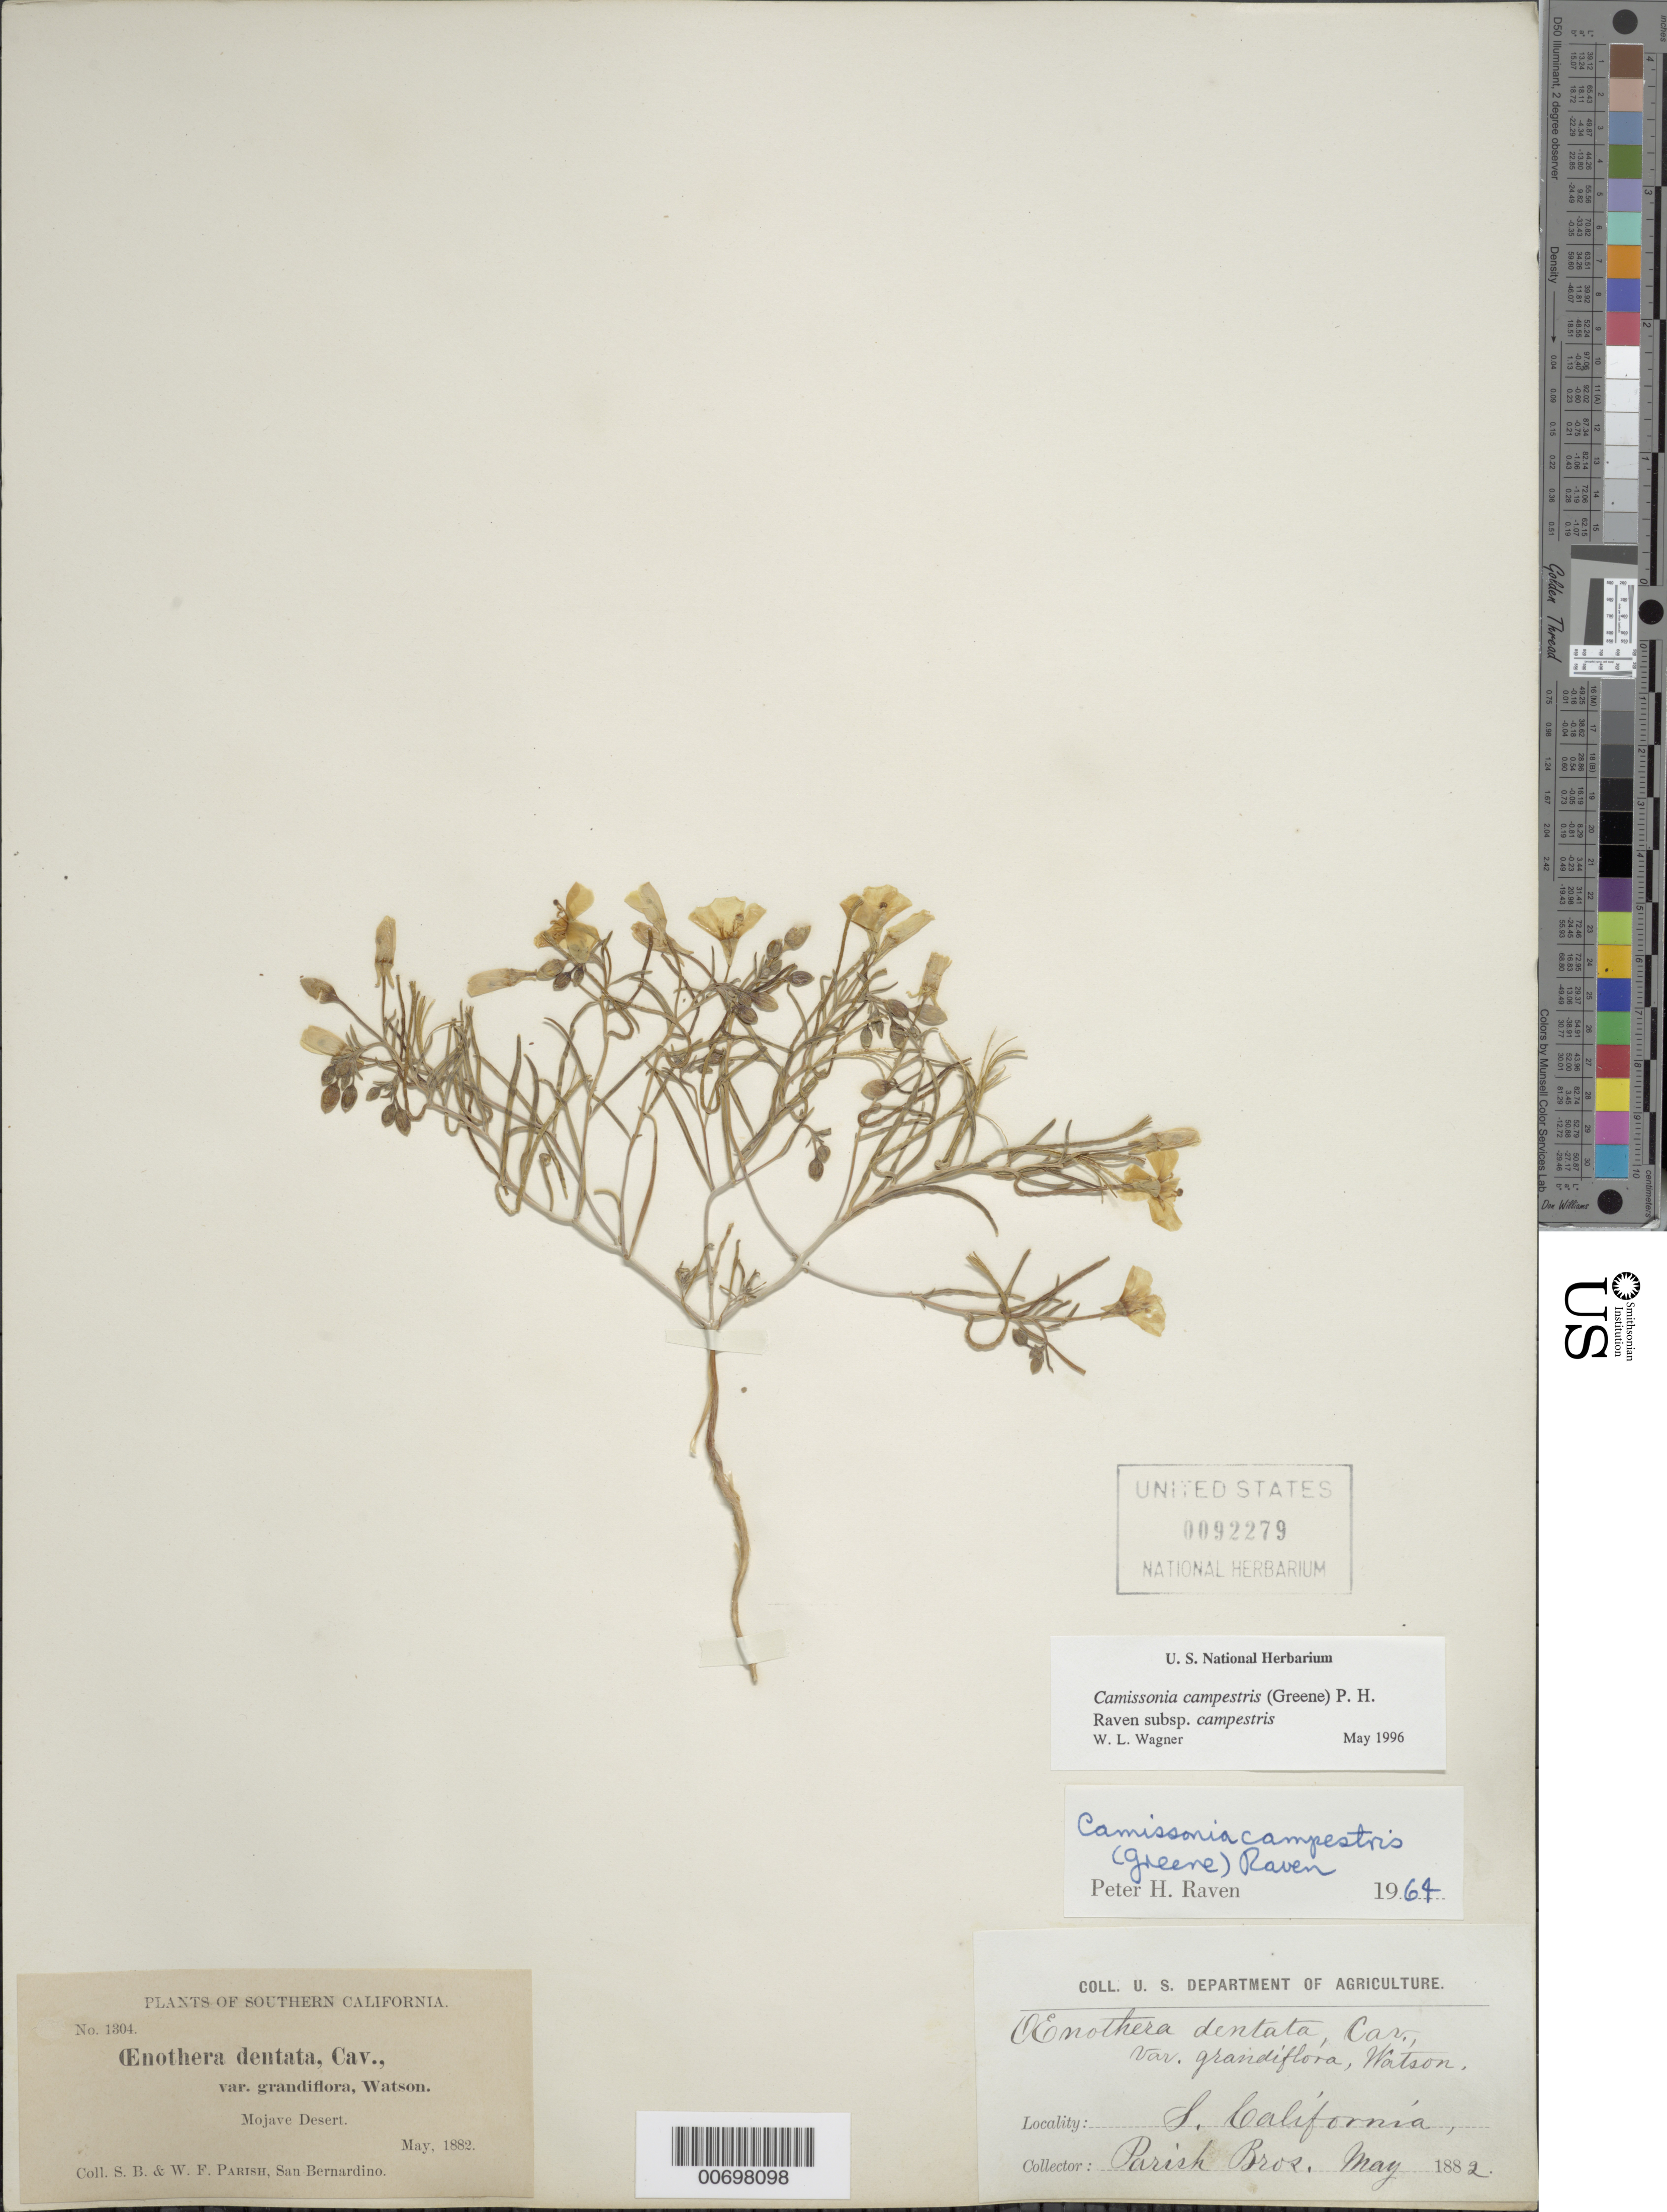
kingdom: Plantae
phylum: Tracheophyta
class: Magnoliopsida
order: Myrtales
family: Onagraceae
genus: Camissonia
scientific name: Camissonia campestris subsp. campestris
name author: (Greene) P.H. Raven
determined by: Wagner, W. L., (BOT), Smithsonian Institution - National Museum of Natural History (UNITED STATES)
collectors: S. B. Parish & W. F. Parish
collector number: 1304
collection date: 1882-05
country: United States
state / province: California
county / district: San Bernardino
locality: Southern California, Mojave Desert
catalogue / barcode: US 92279